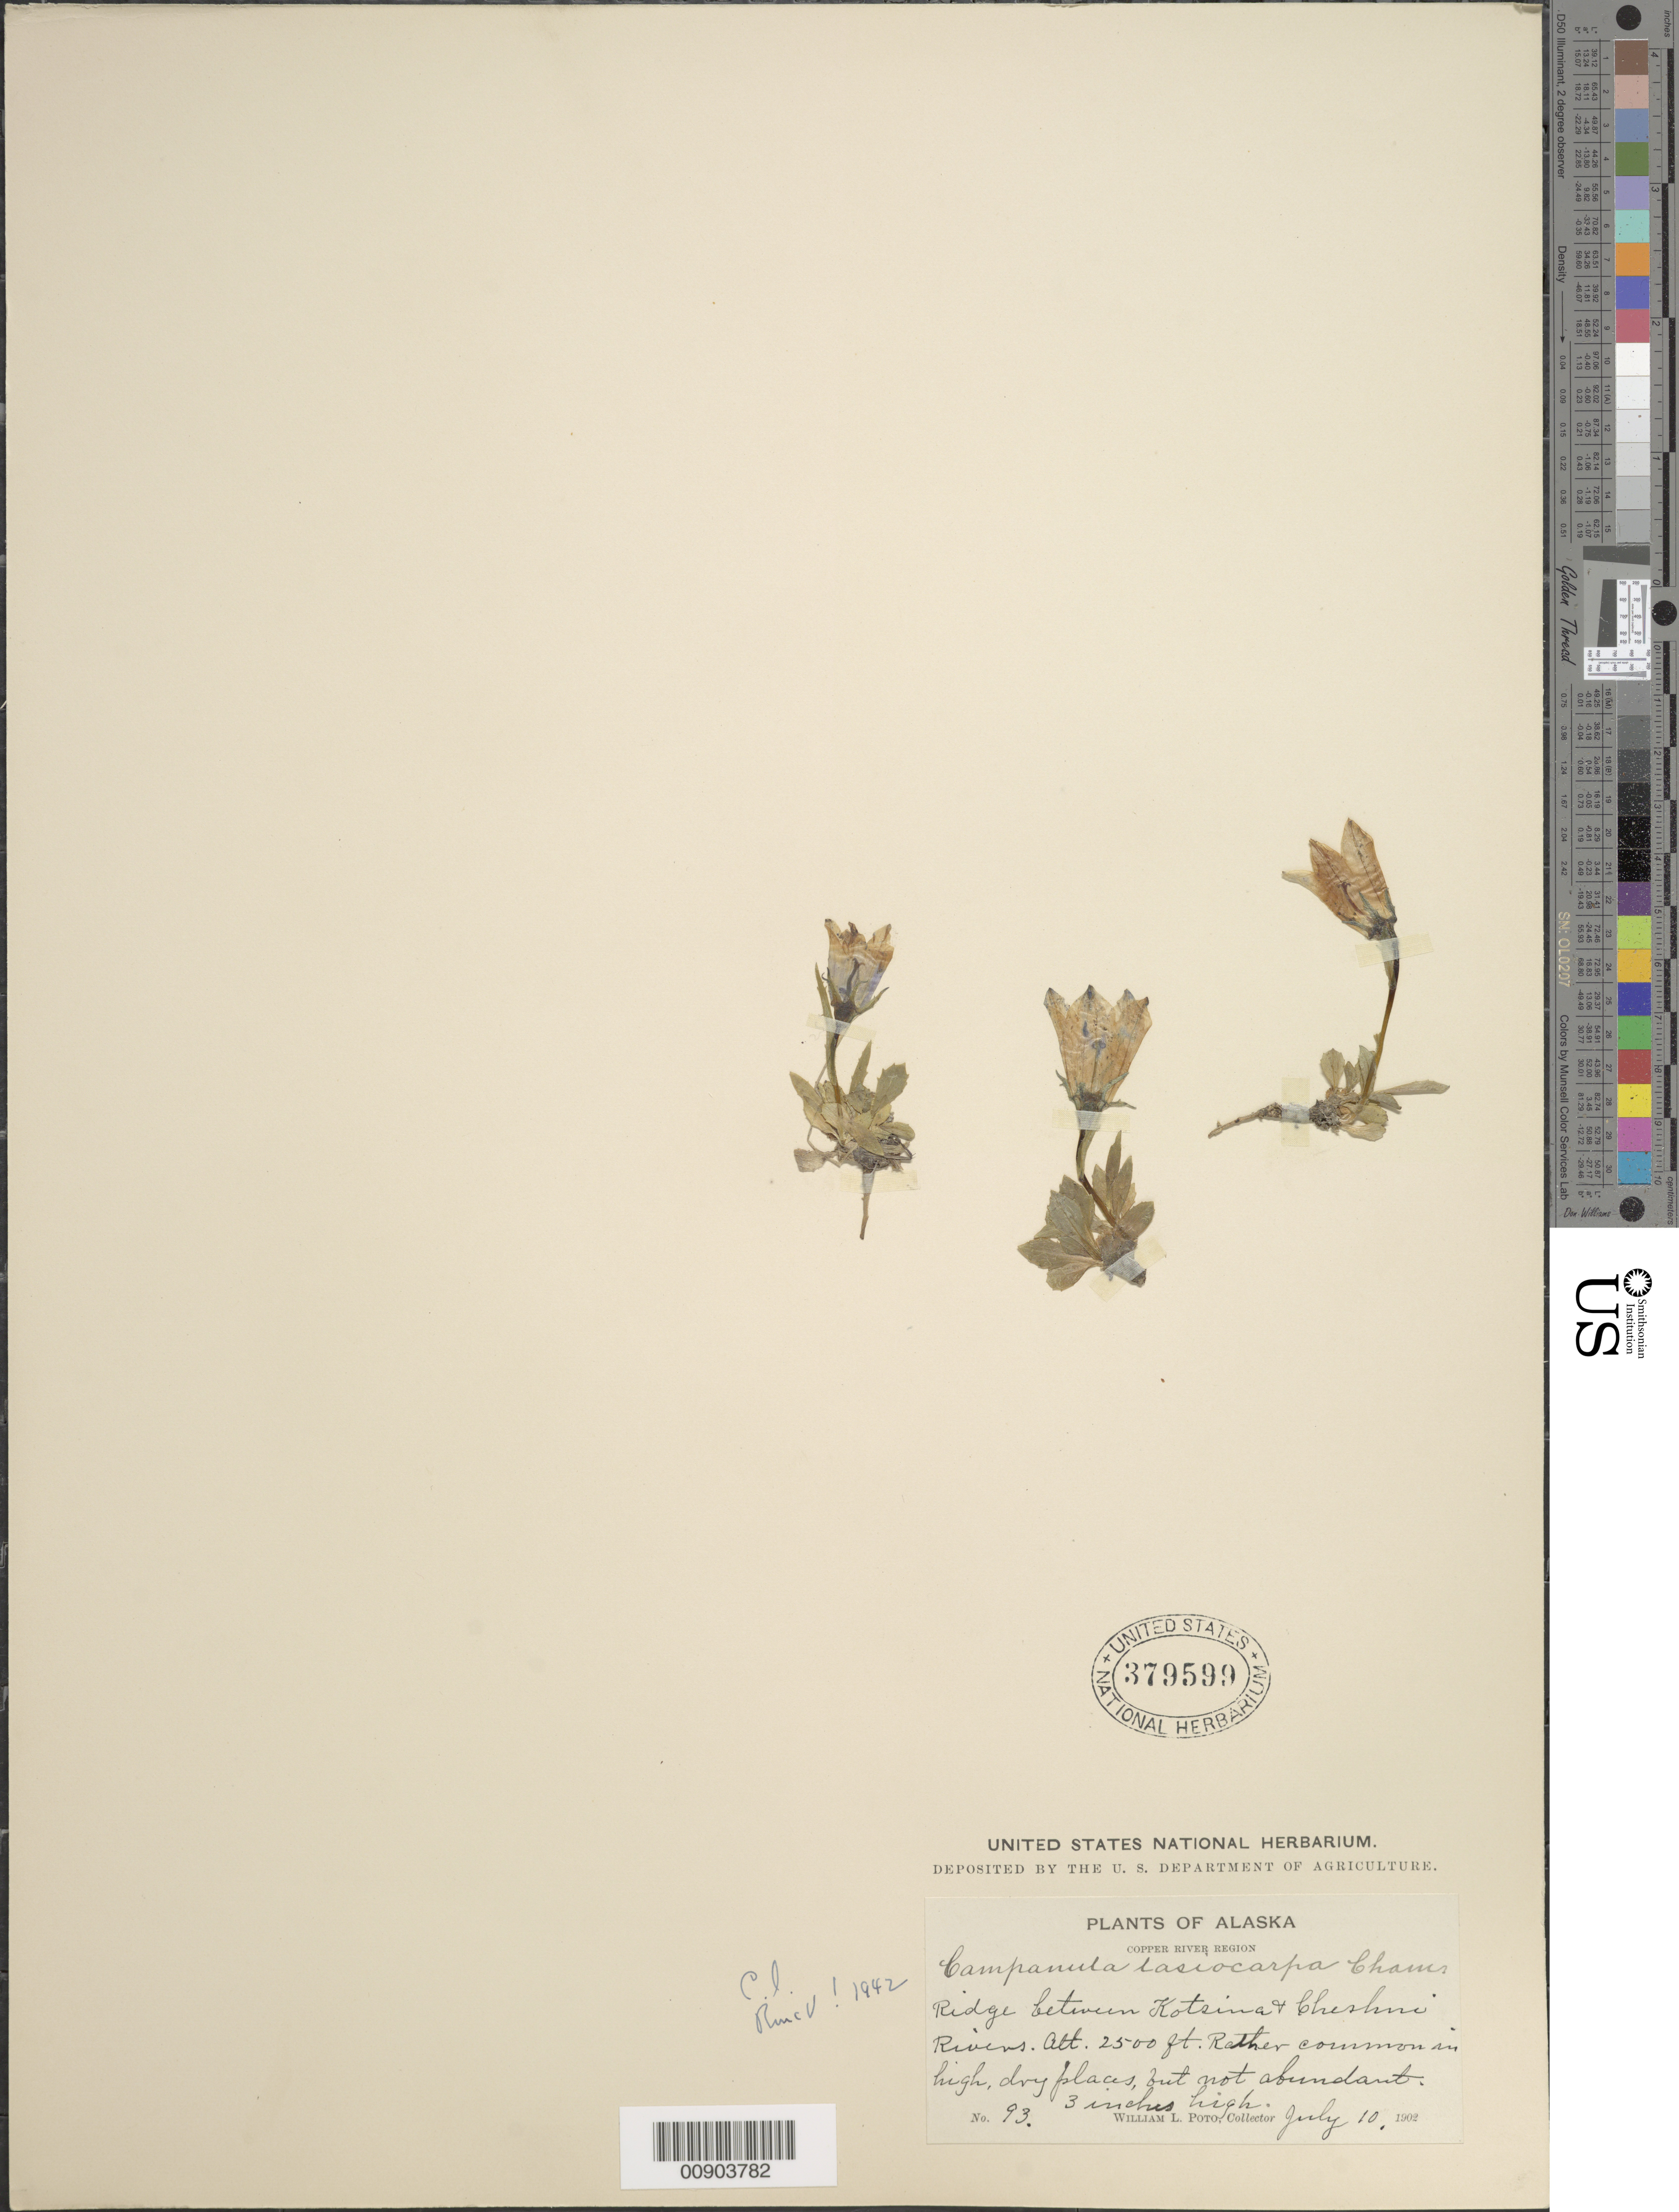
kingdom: Plantae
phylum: Tracheophyta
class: Magnoliopsida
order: Asterales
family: Campanulaceae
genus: Campanula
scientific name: Campanula lasiocarpa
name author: Cham.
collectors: W. Poto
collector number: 93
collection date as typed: July 10, 1902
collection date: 1902-07-10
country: United States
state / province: Alaska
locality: Copper River Region. Ridge between Kotsina and Cheshni Rivers.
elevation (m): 762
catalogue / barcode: US 379599